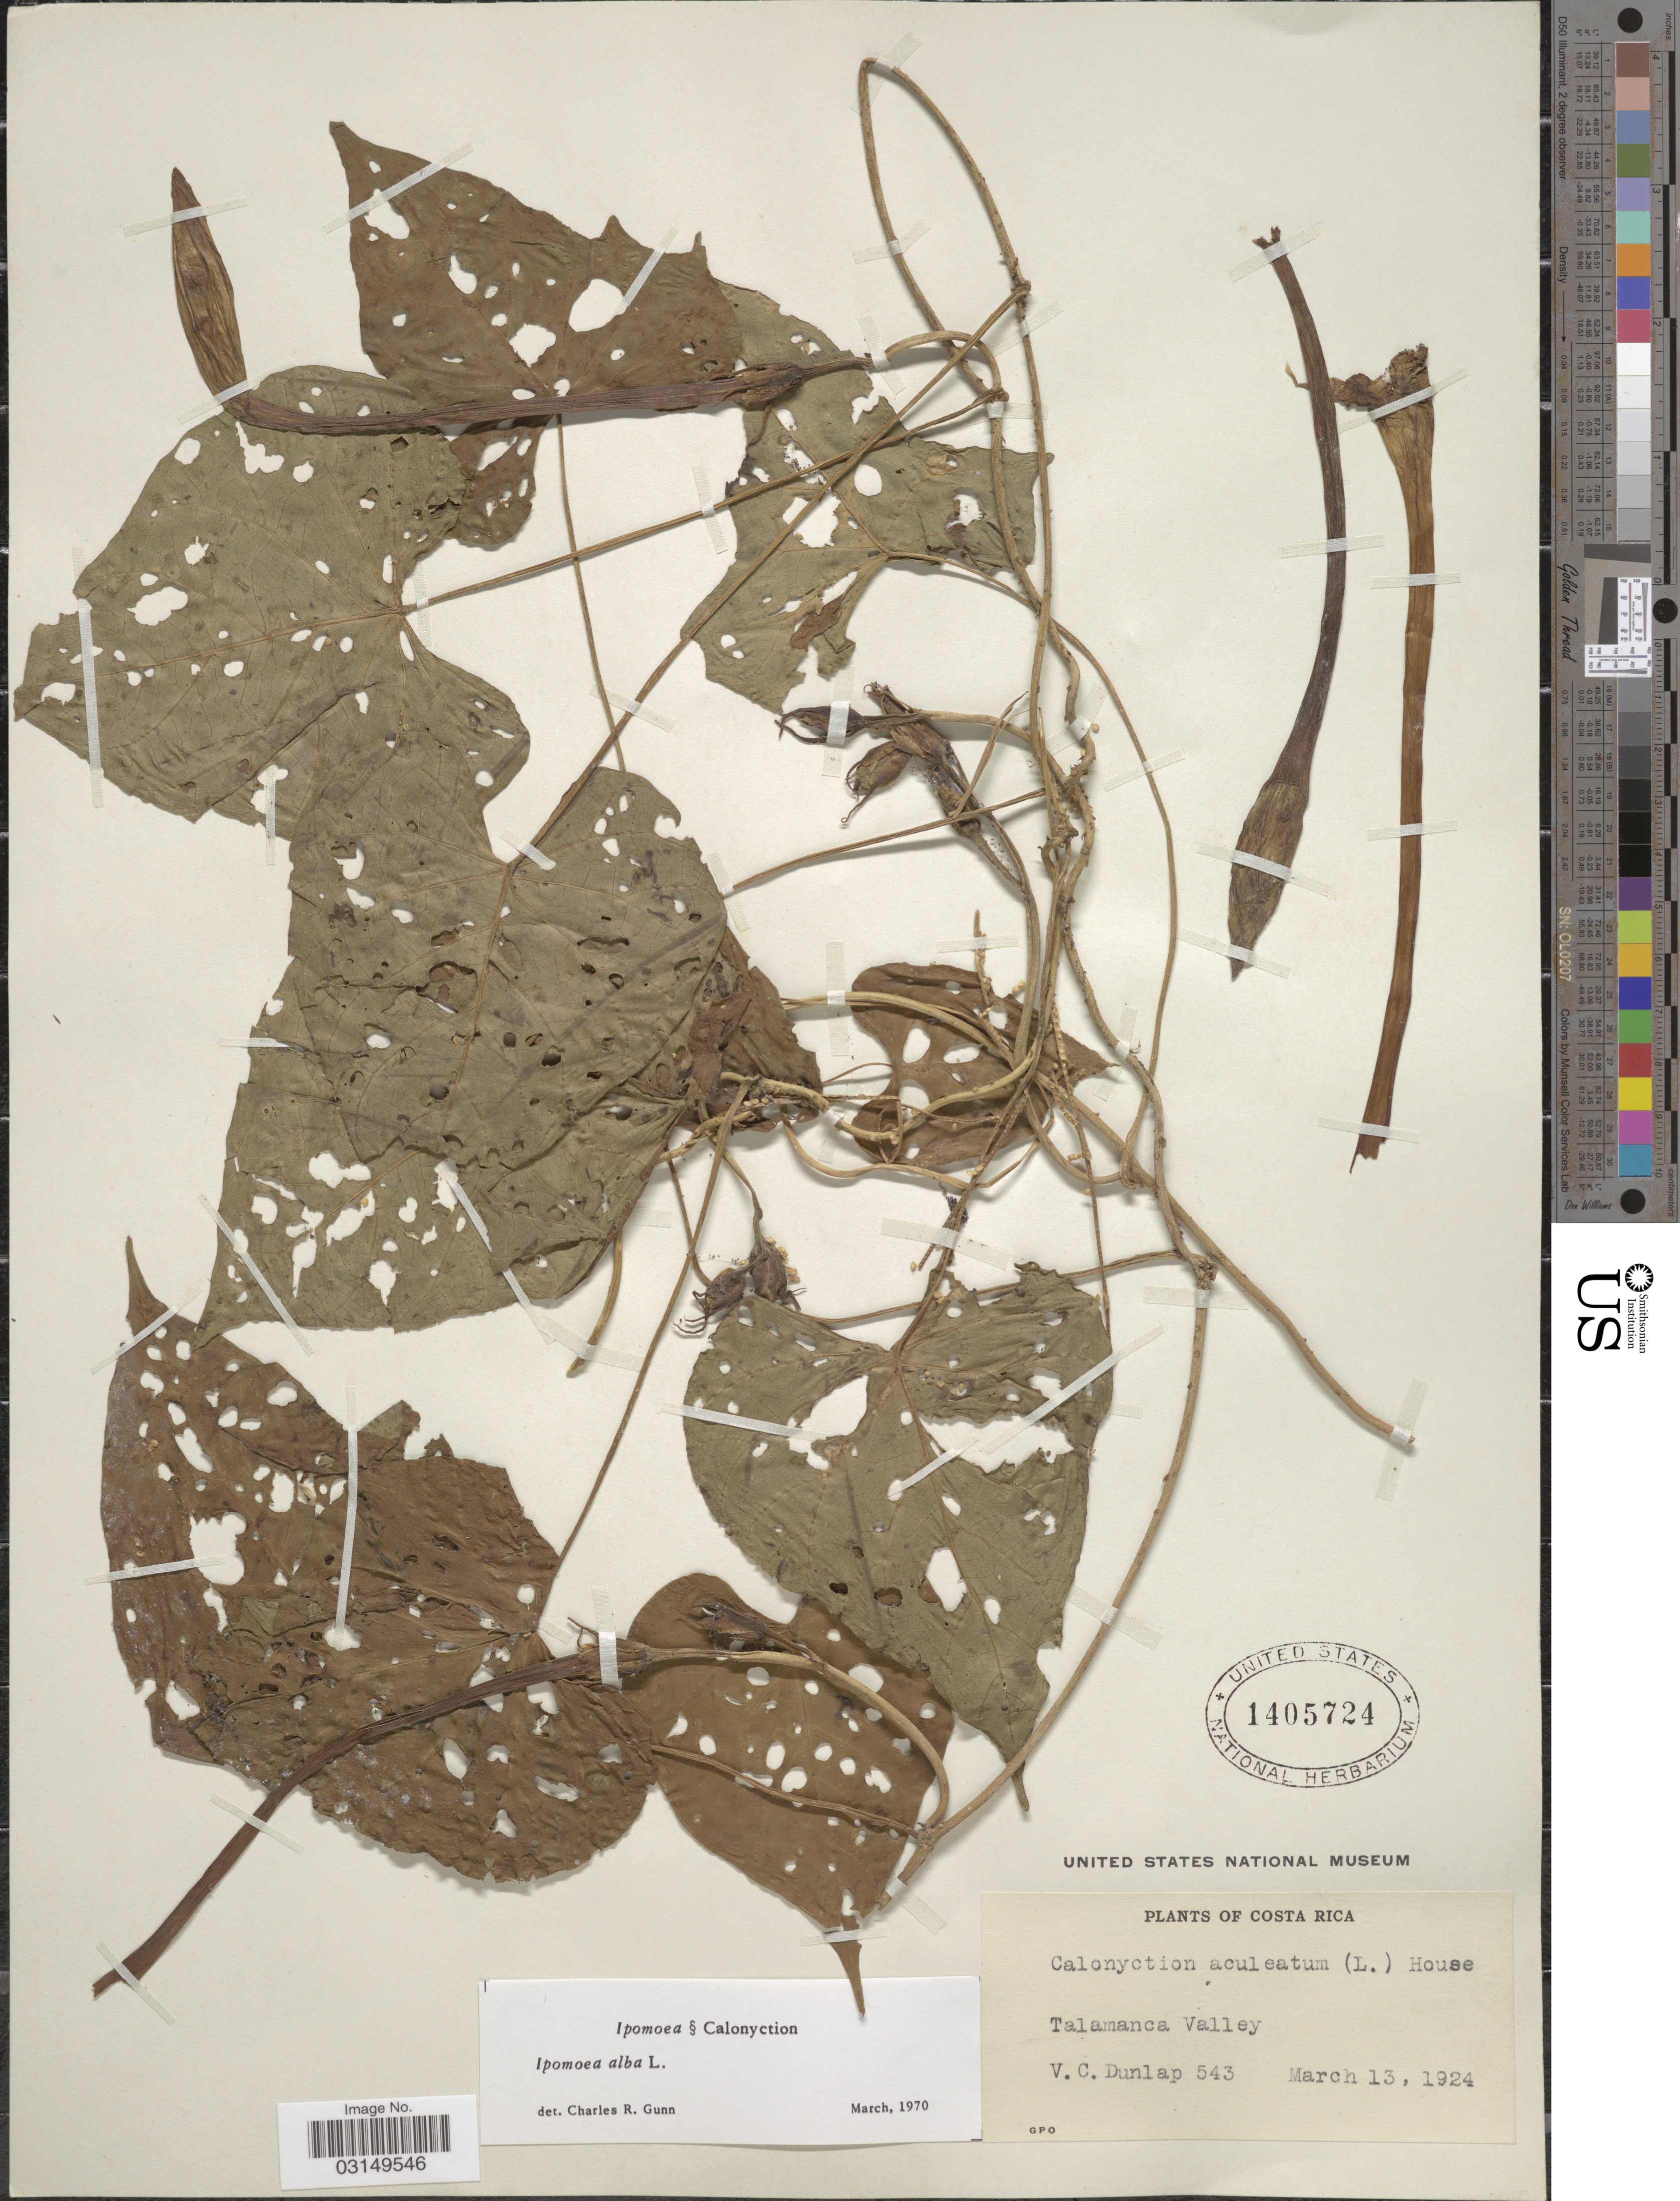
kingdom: Plantae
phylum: Tracheophyta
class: Magnoliopsida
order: Solanales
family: Convolvulaceae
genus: Ipomoea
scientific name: Ipomoea alba L.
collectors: V. C. Dunlap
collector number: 543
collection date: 1924-03-13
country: Costa Rica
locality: Talamanca Valley.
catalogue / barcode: US 1405724